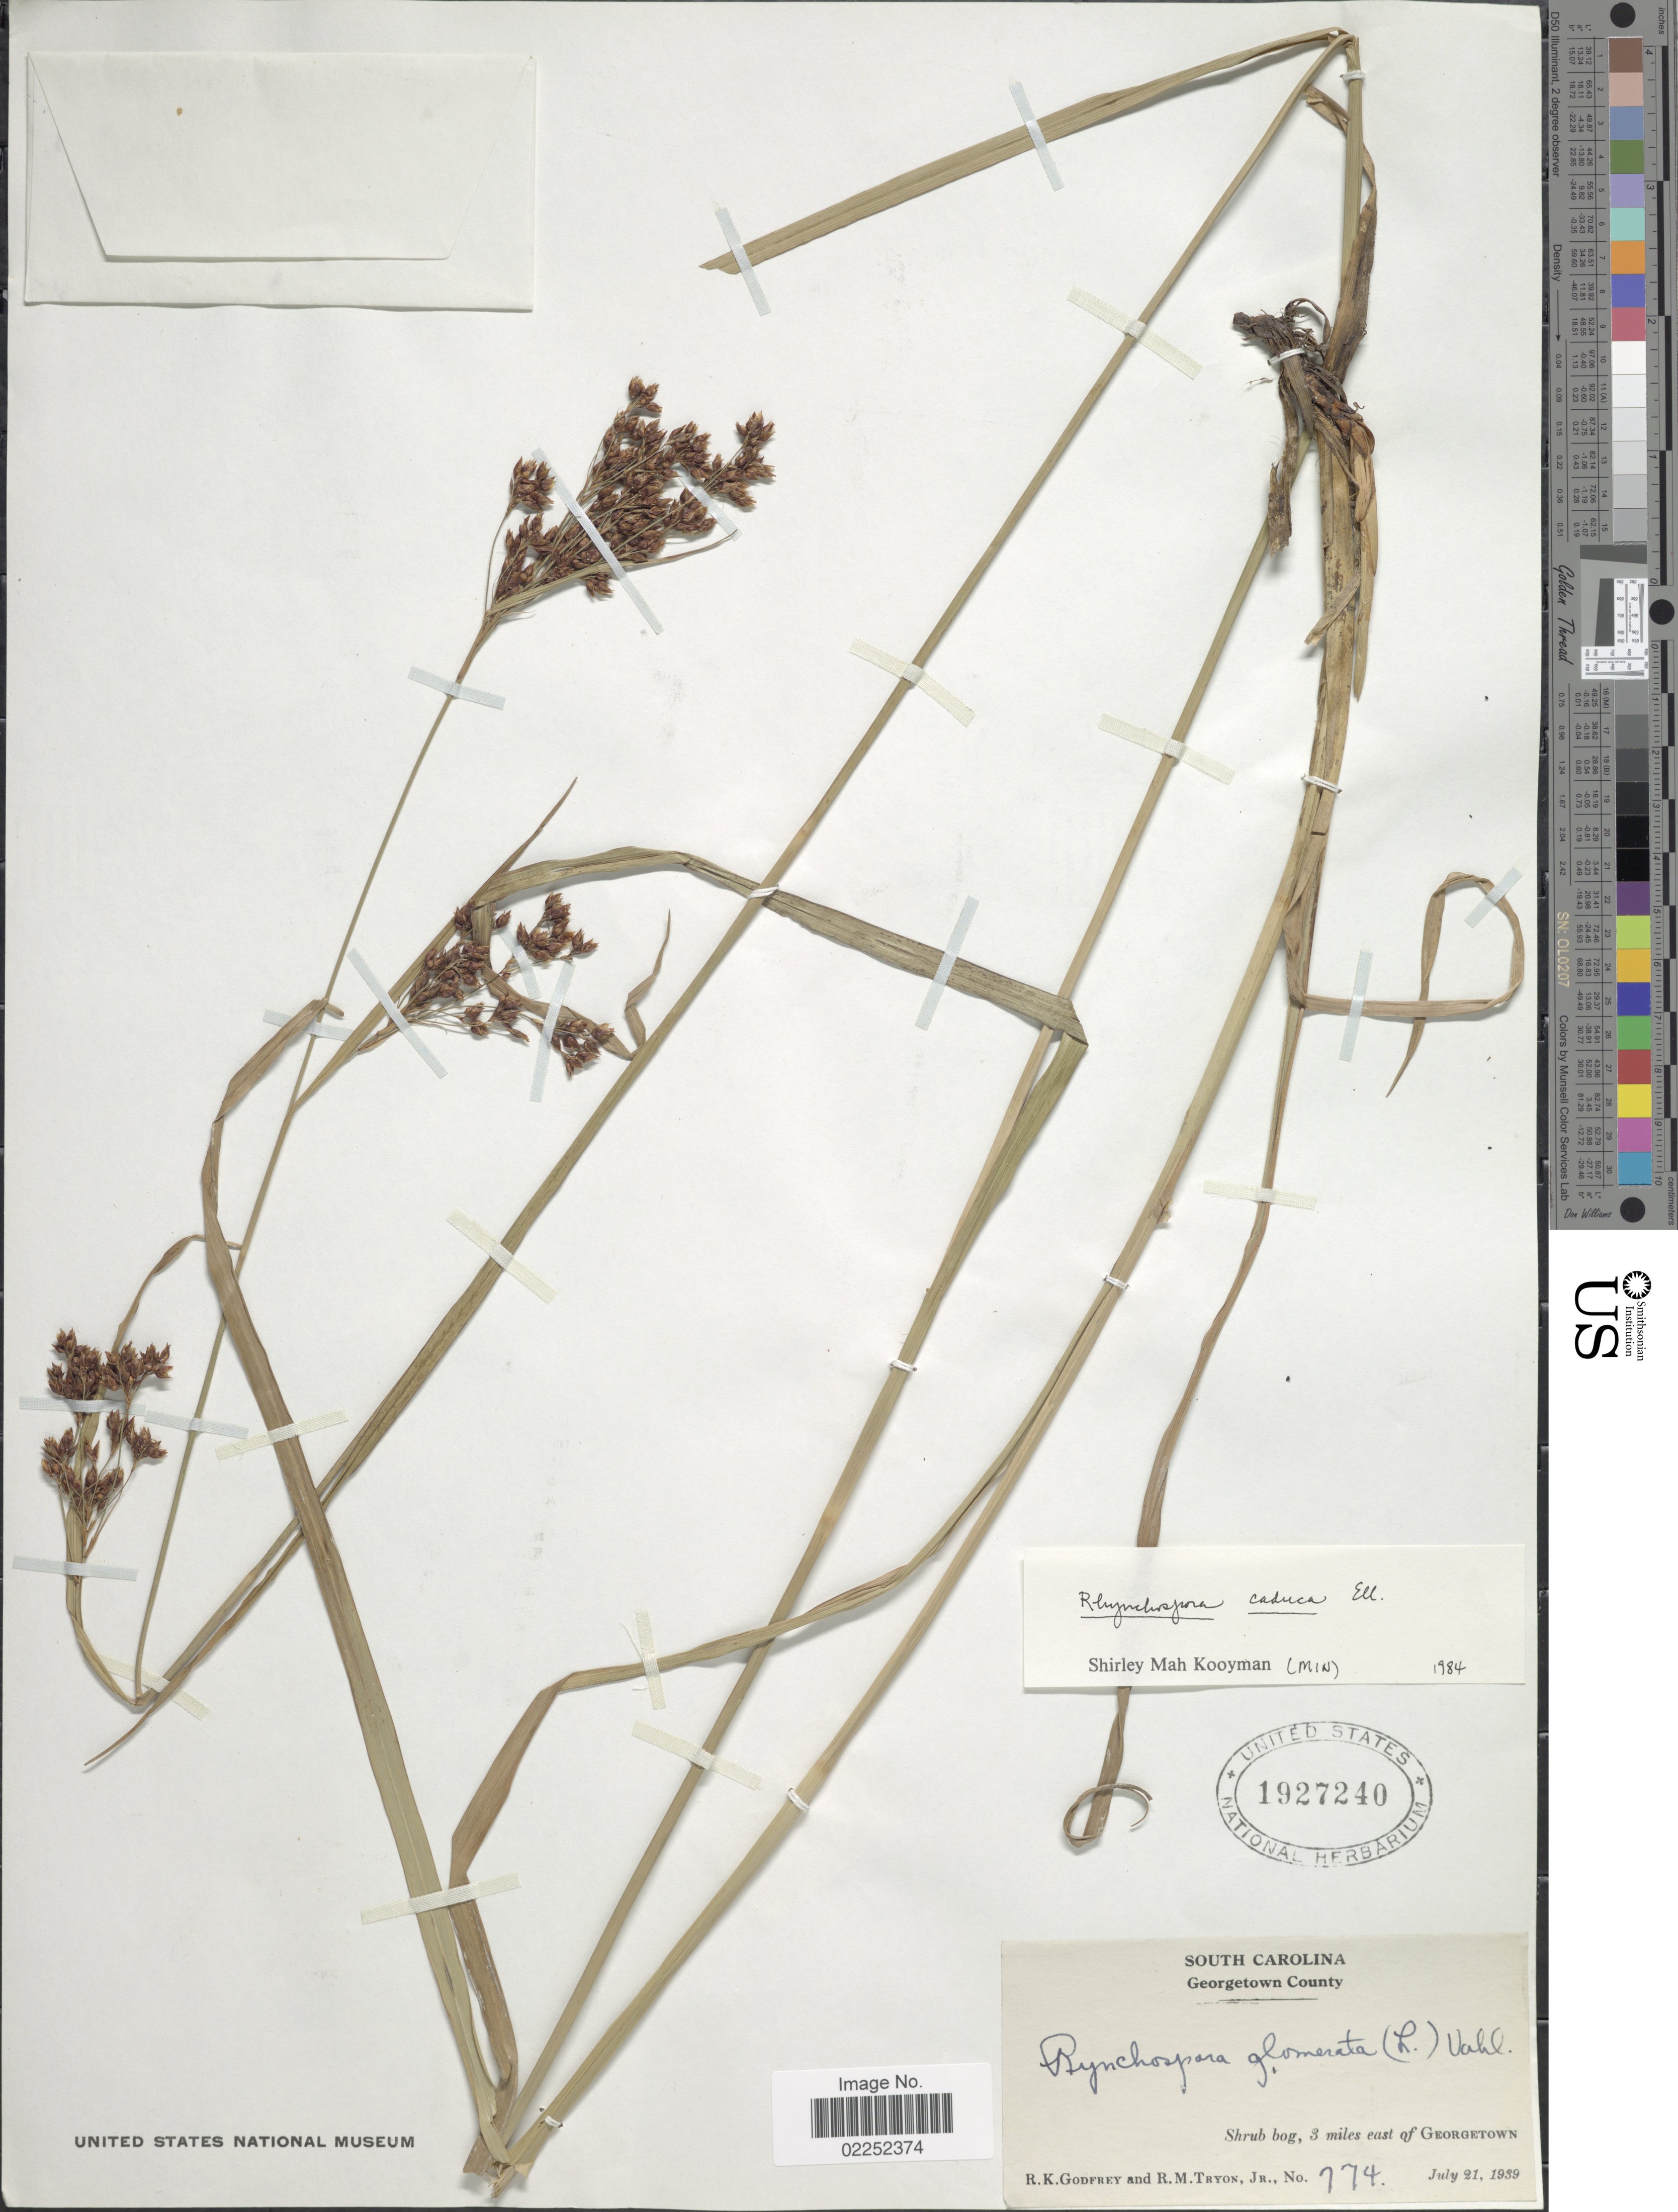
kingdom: Plantae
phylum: Tracheophyta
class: Liliopsida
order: Poales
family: Cyperaceae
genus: Rhynchospora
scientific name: Rhynchospora caduca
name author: Elliott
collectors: R. K. Godfrey & R. M. Tryon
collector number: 774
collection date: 1939-07-21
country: United States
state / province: South Carolina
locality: Georgetown County, Shrub bog, 3 miles east of Georgetown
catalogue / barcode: US 1927240